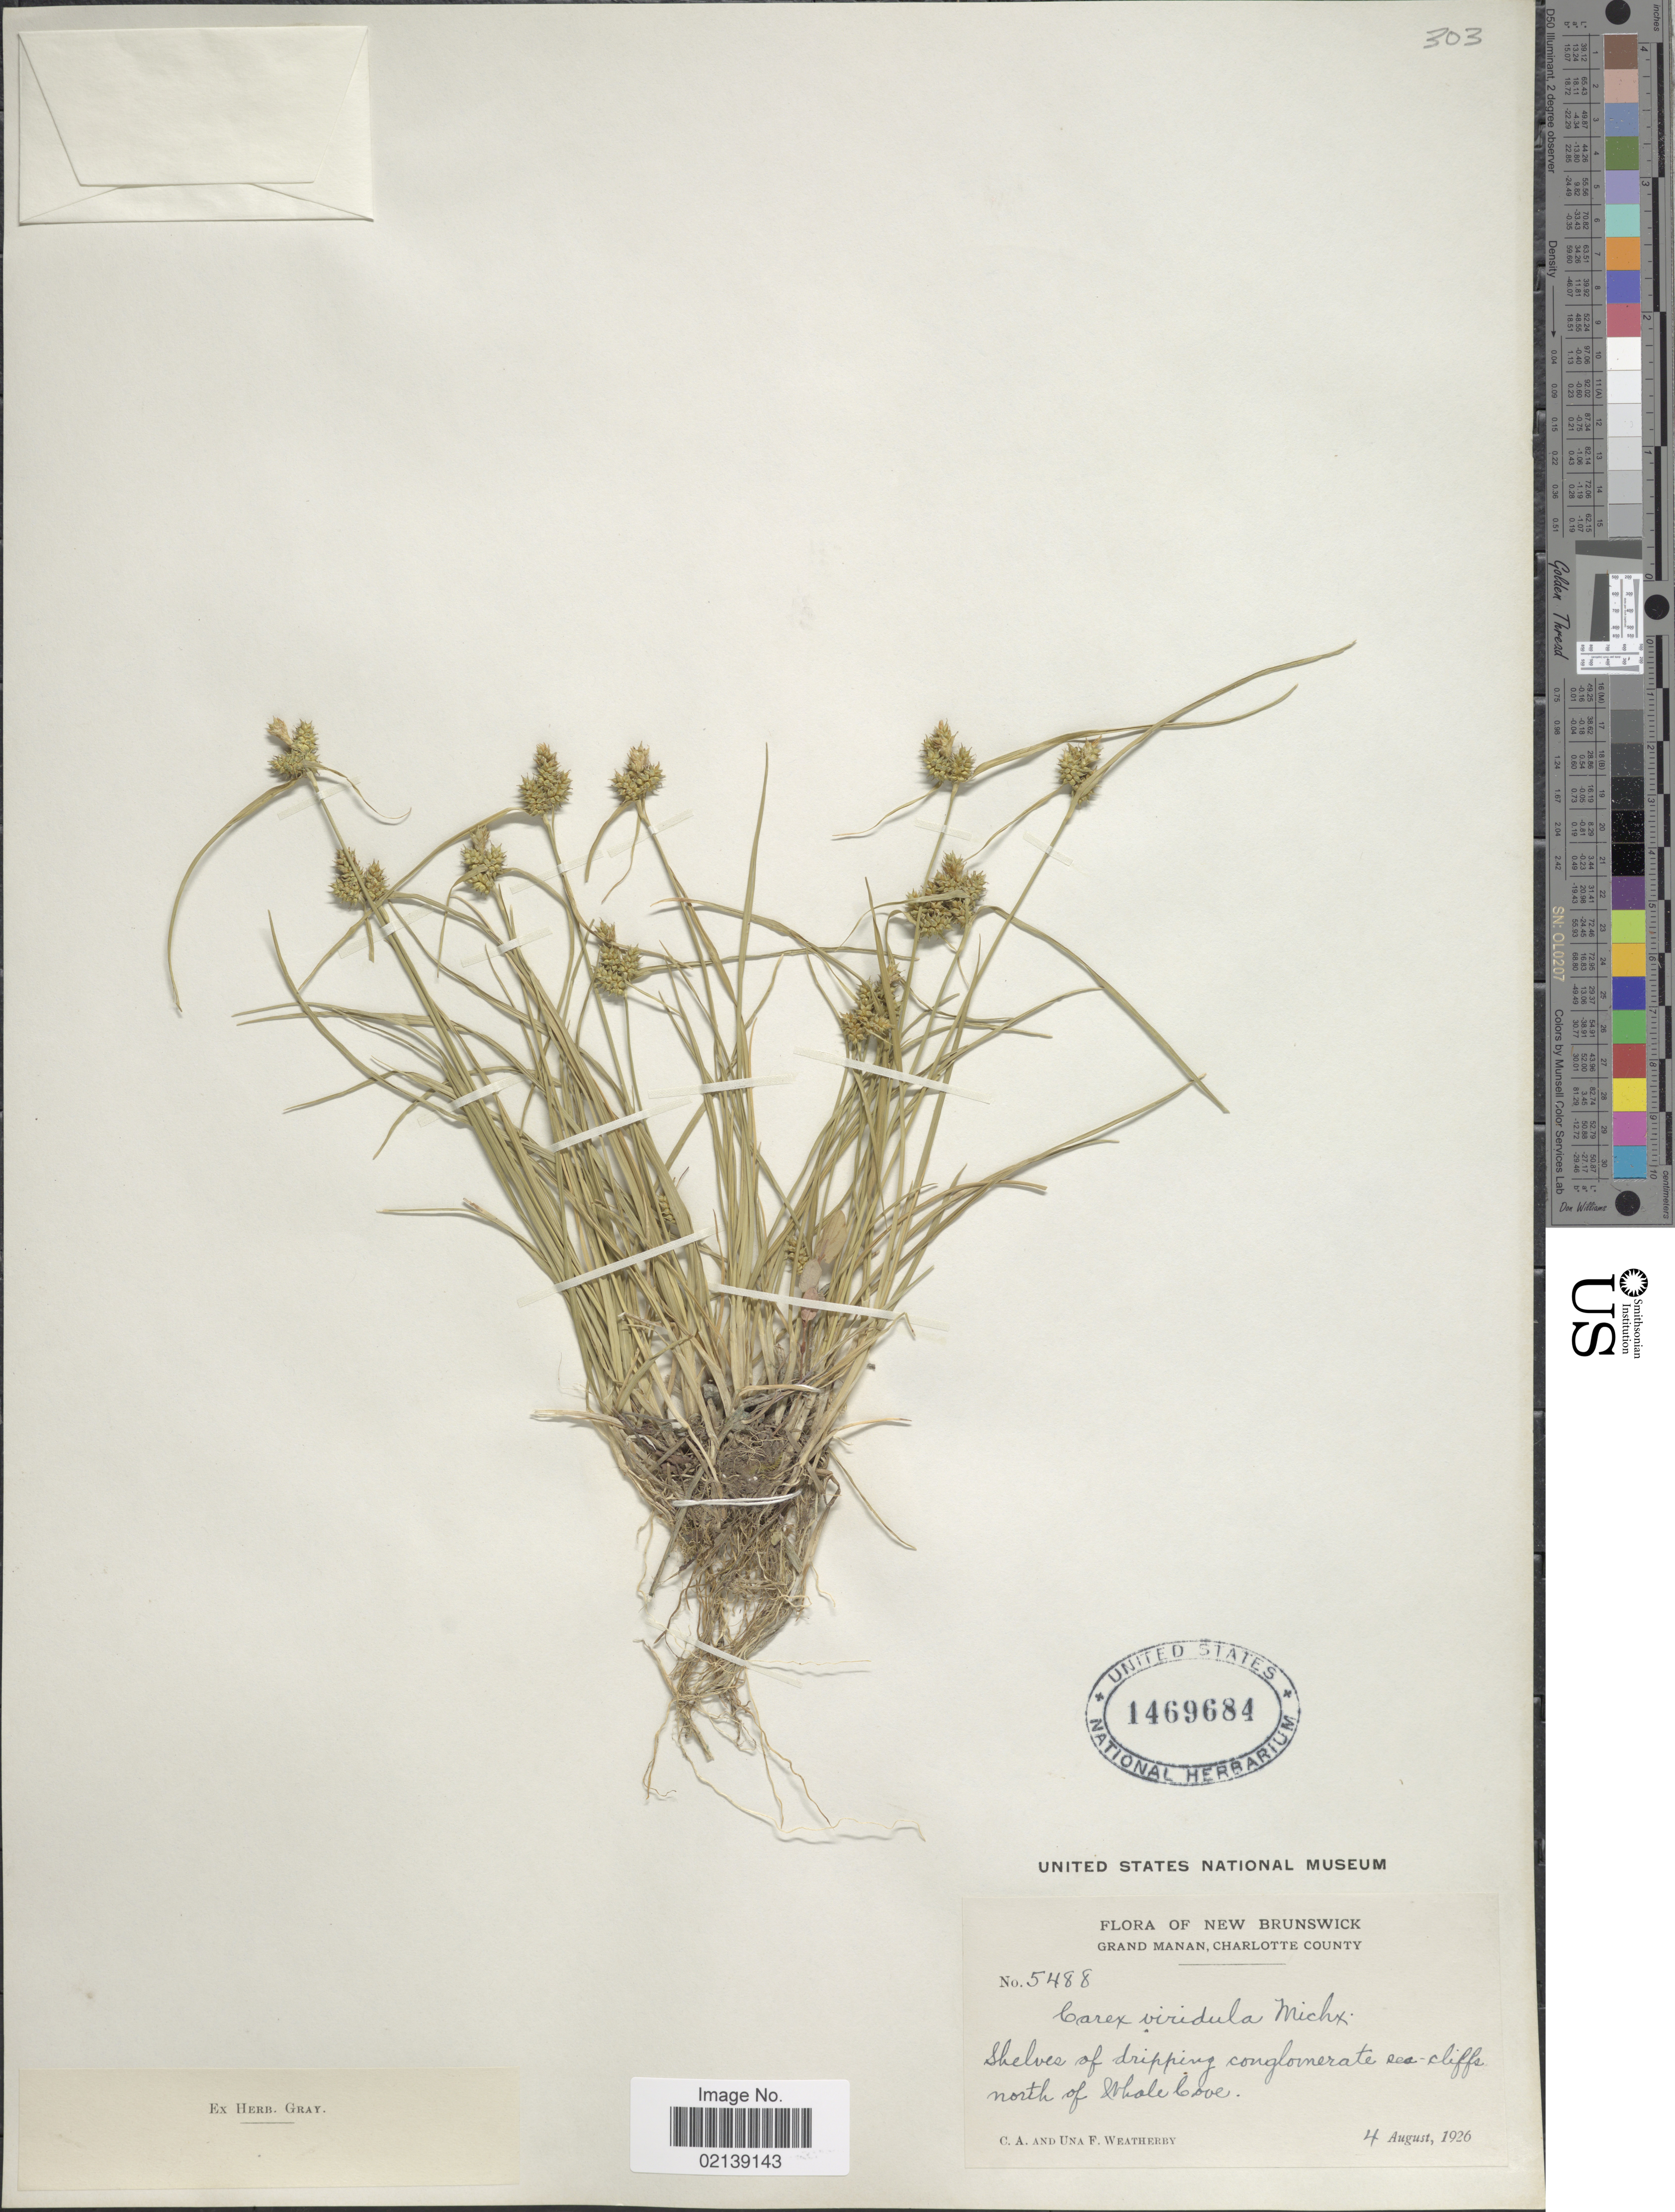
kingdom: Plantae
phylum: Tracheophyta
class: Liliopsida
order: Poales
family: Cyperaceae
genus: Carex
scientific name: Carex oederi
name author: Retz.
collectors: C. A. Weatherby & U. Weatherby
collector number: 5488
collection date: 1926-08-04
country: Canada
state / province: New Brunswick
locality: Grand Manan, Charlotte County, shelves of dripping conglomerate sea-cliffs north of Whale Cove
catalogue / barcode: US 1469684